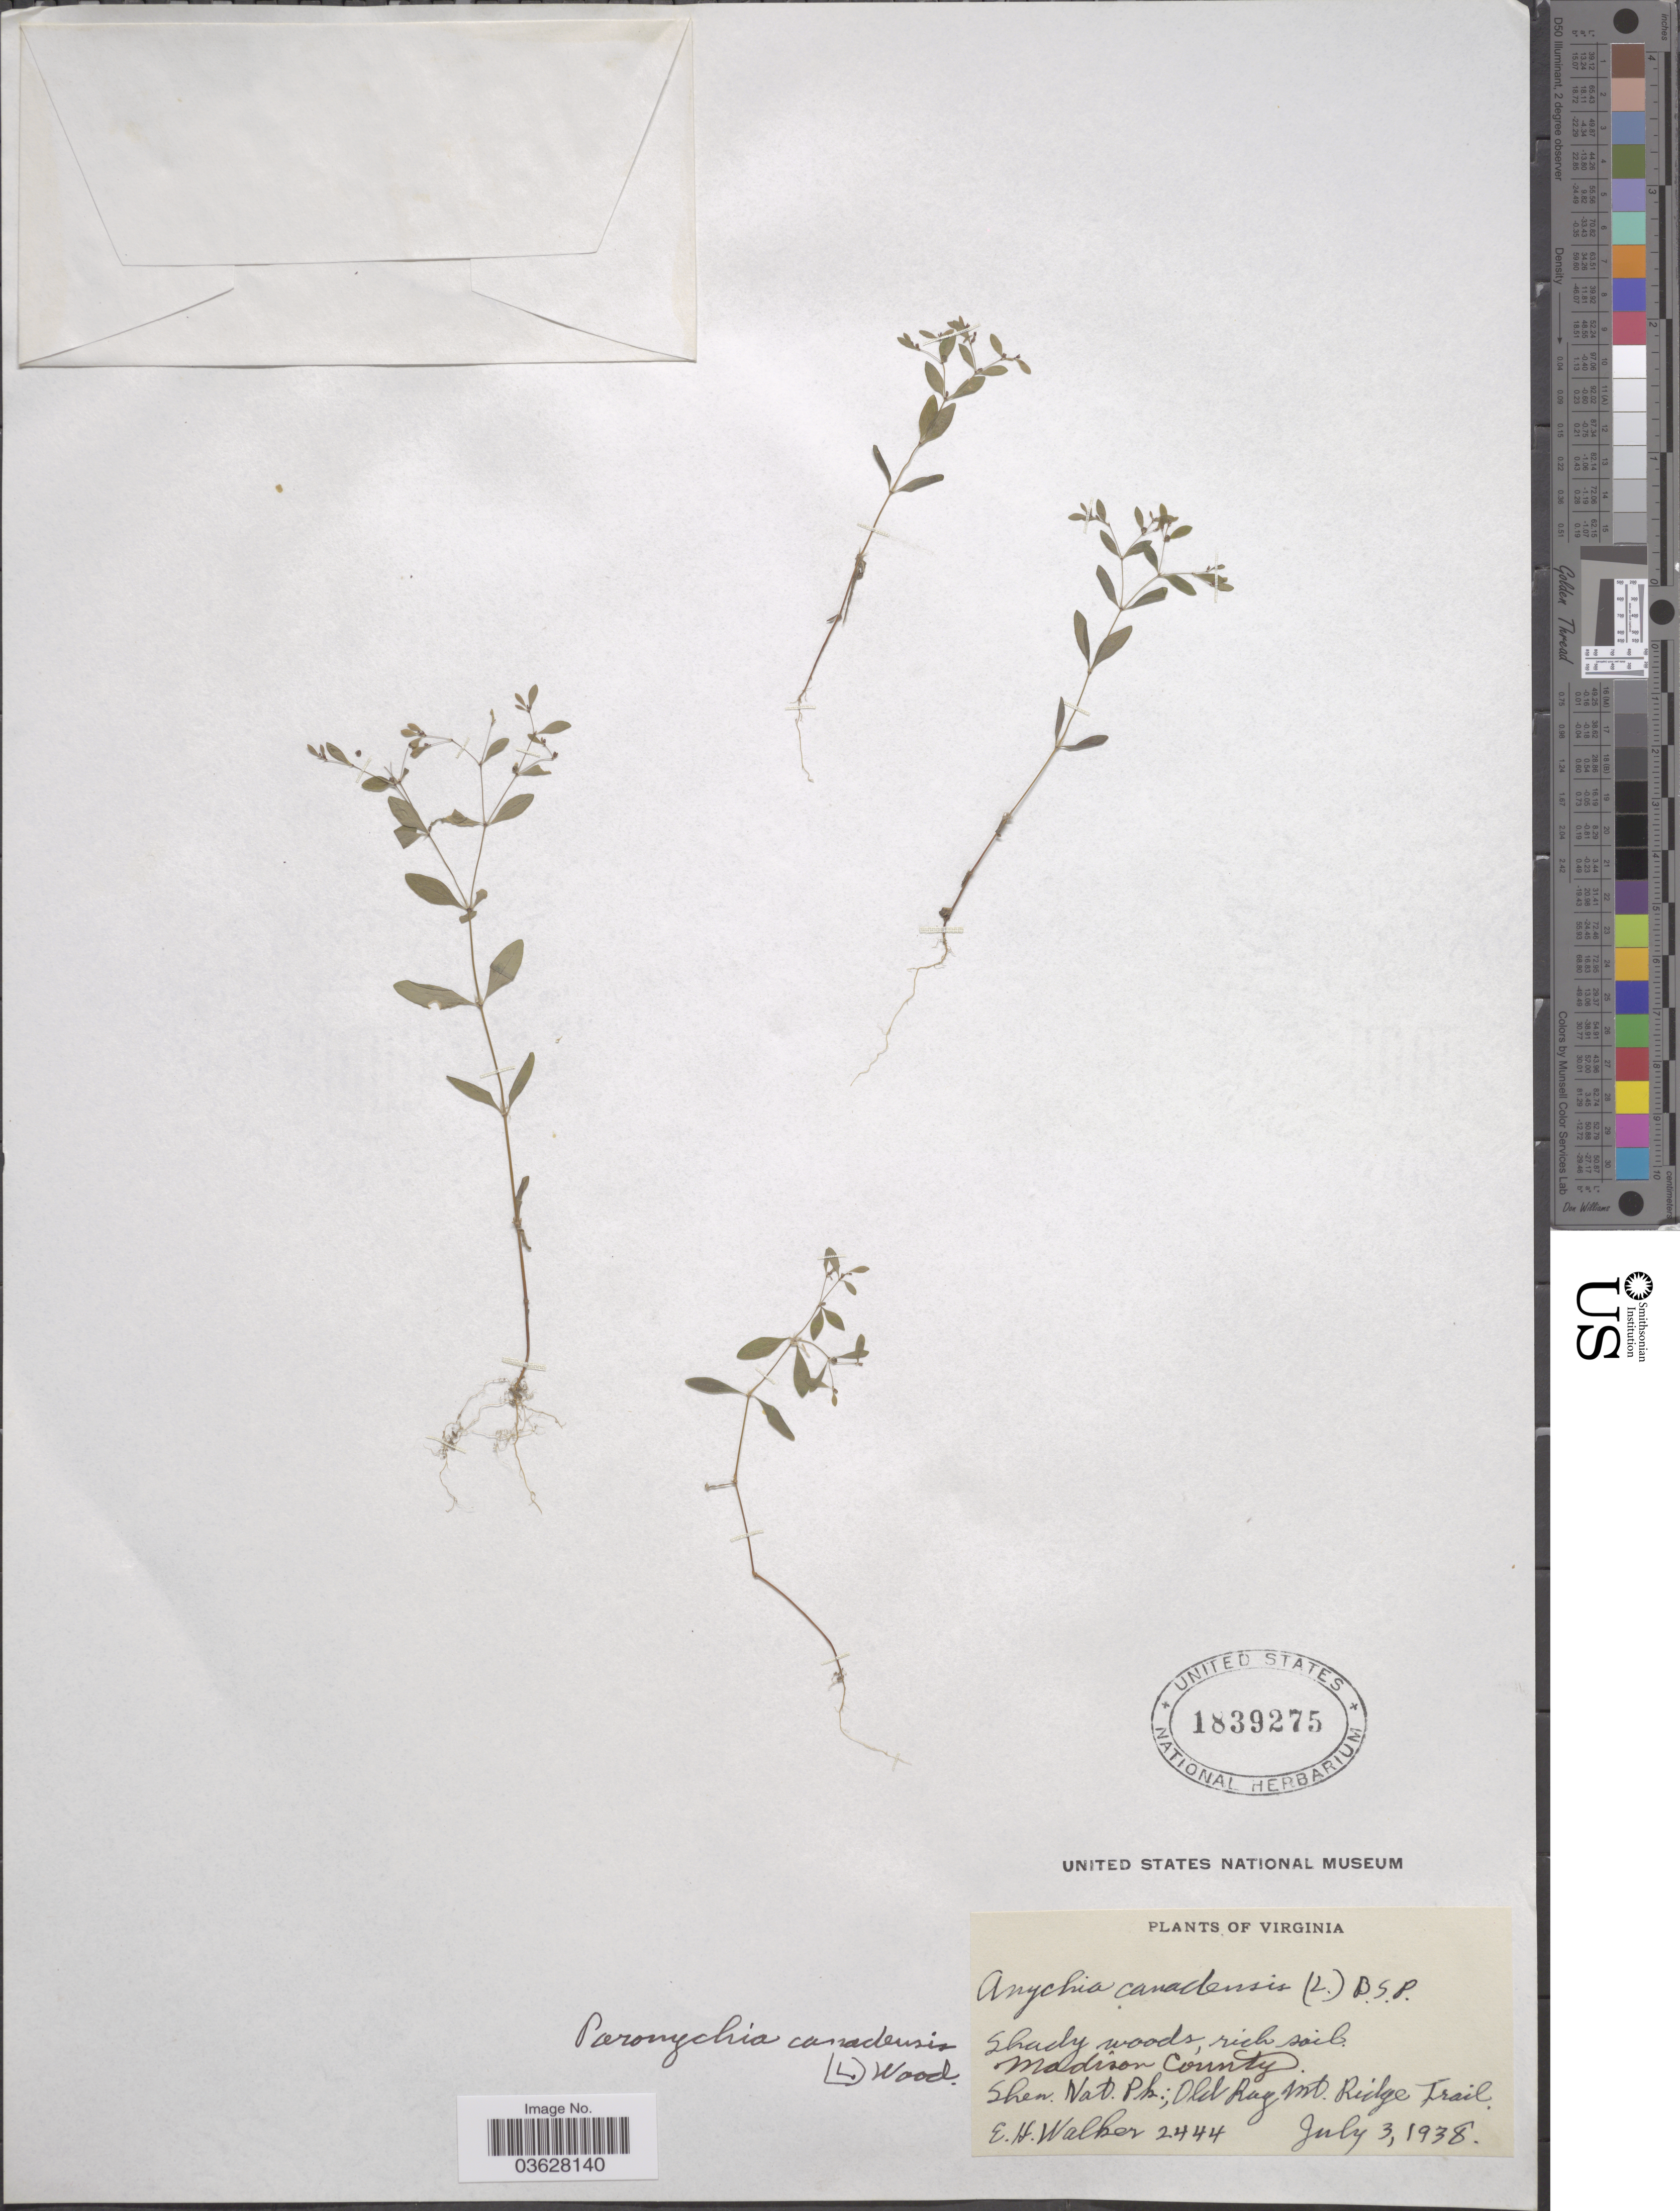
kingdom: Plantae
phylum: Tracheophyta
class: Magnoliopsida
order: Caryophyllales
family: Caryophyllaceae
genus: Paronychia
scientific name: Paronychia sp.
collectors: E. H. Walker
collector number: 2444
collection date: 1938-07-03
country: United States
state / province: Virginia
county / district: Madison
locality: Shen. Nat. Pk: Old Ray Mt. Ridge Trail.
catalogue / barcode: US 1839275